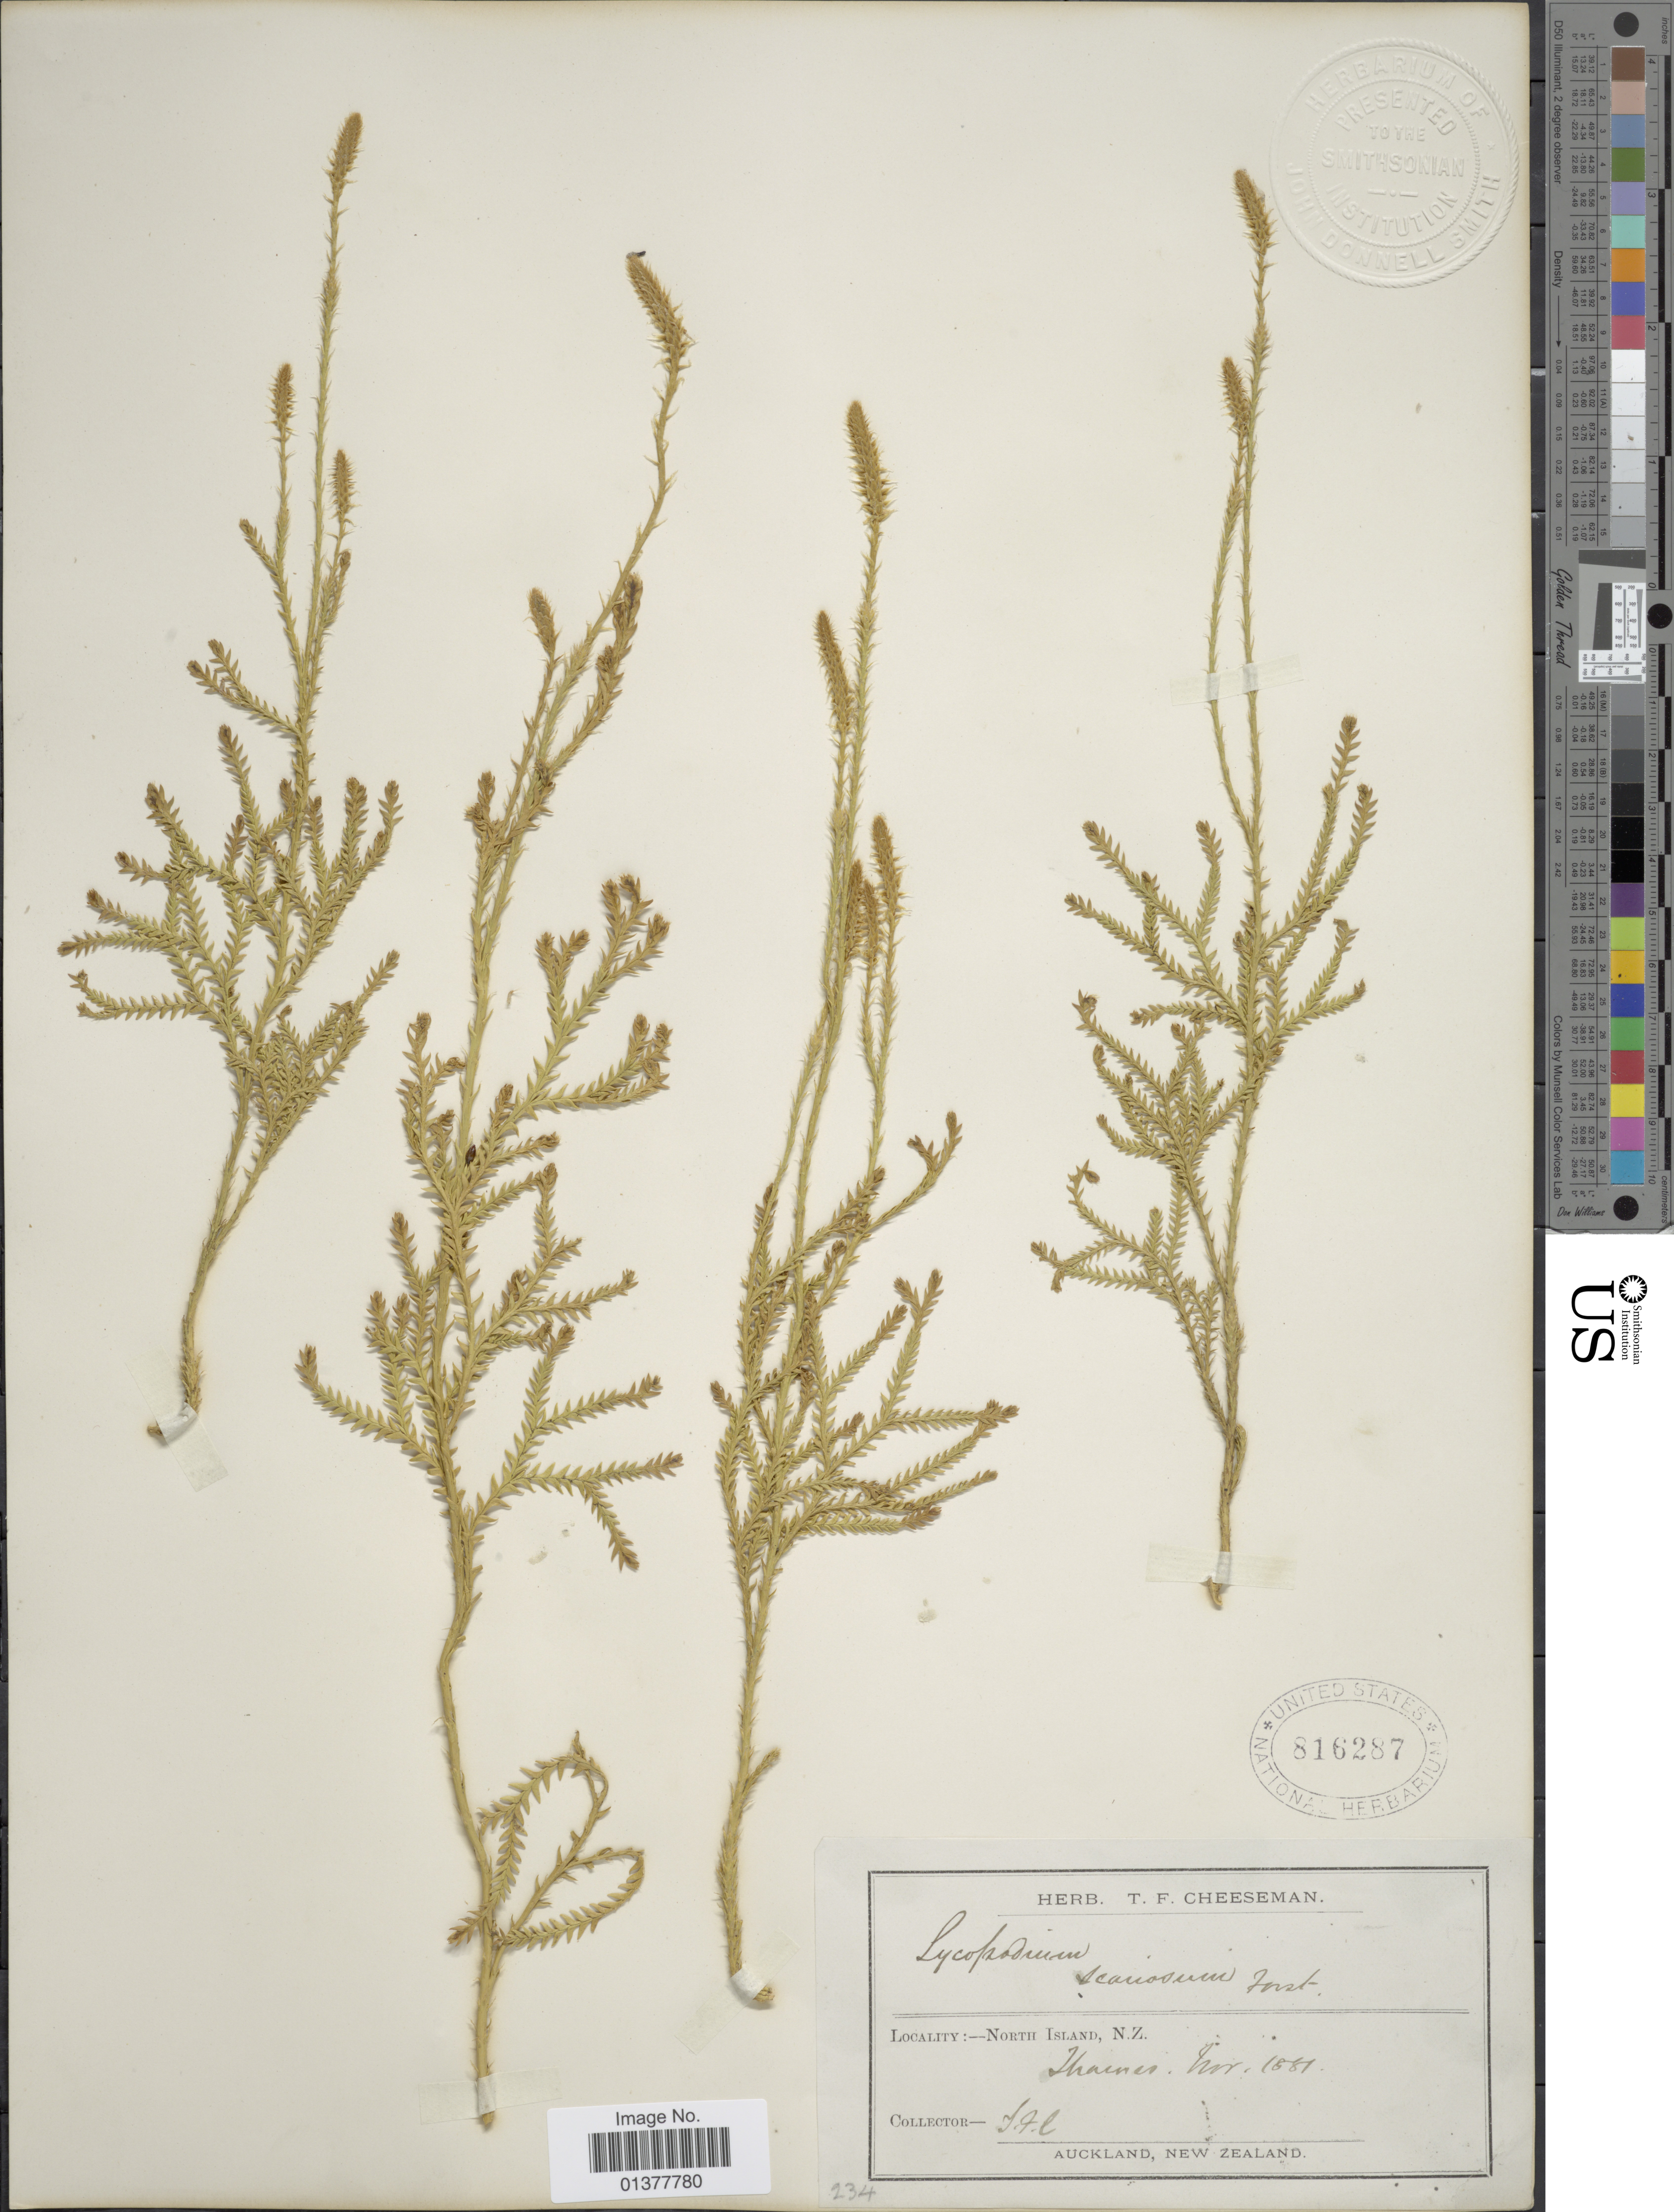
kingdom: Plantae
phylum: Tracheophyta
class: Lycopodiopsida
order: Lycopodiales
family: Lycopodiaceae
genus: Diphasium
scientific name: Diphasium scariosum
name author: (G. Forst.) Rothm.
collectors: T. F. Cheeseman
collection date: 1881-11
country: New Zealand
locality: North Island, Thames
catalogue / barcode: US 816287